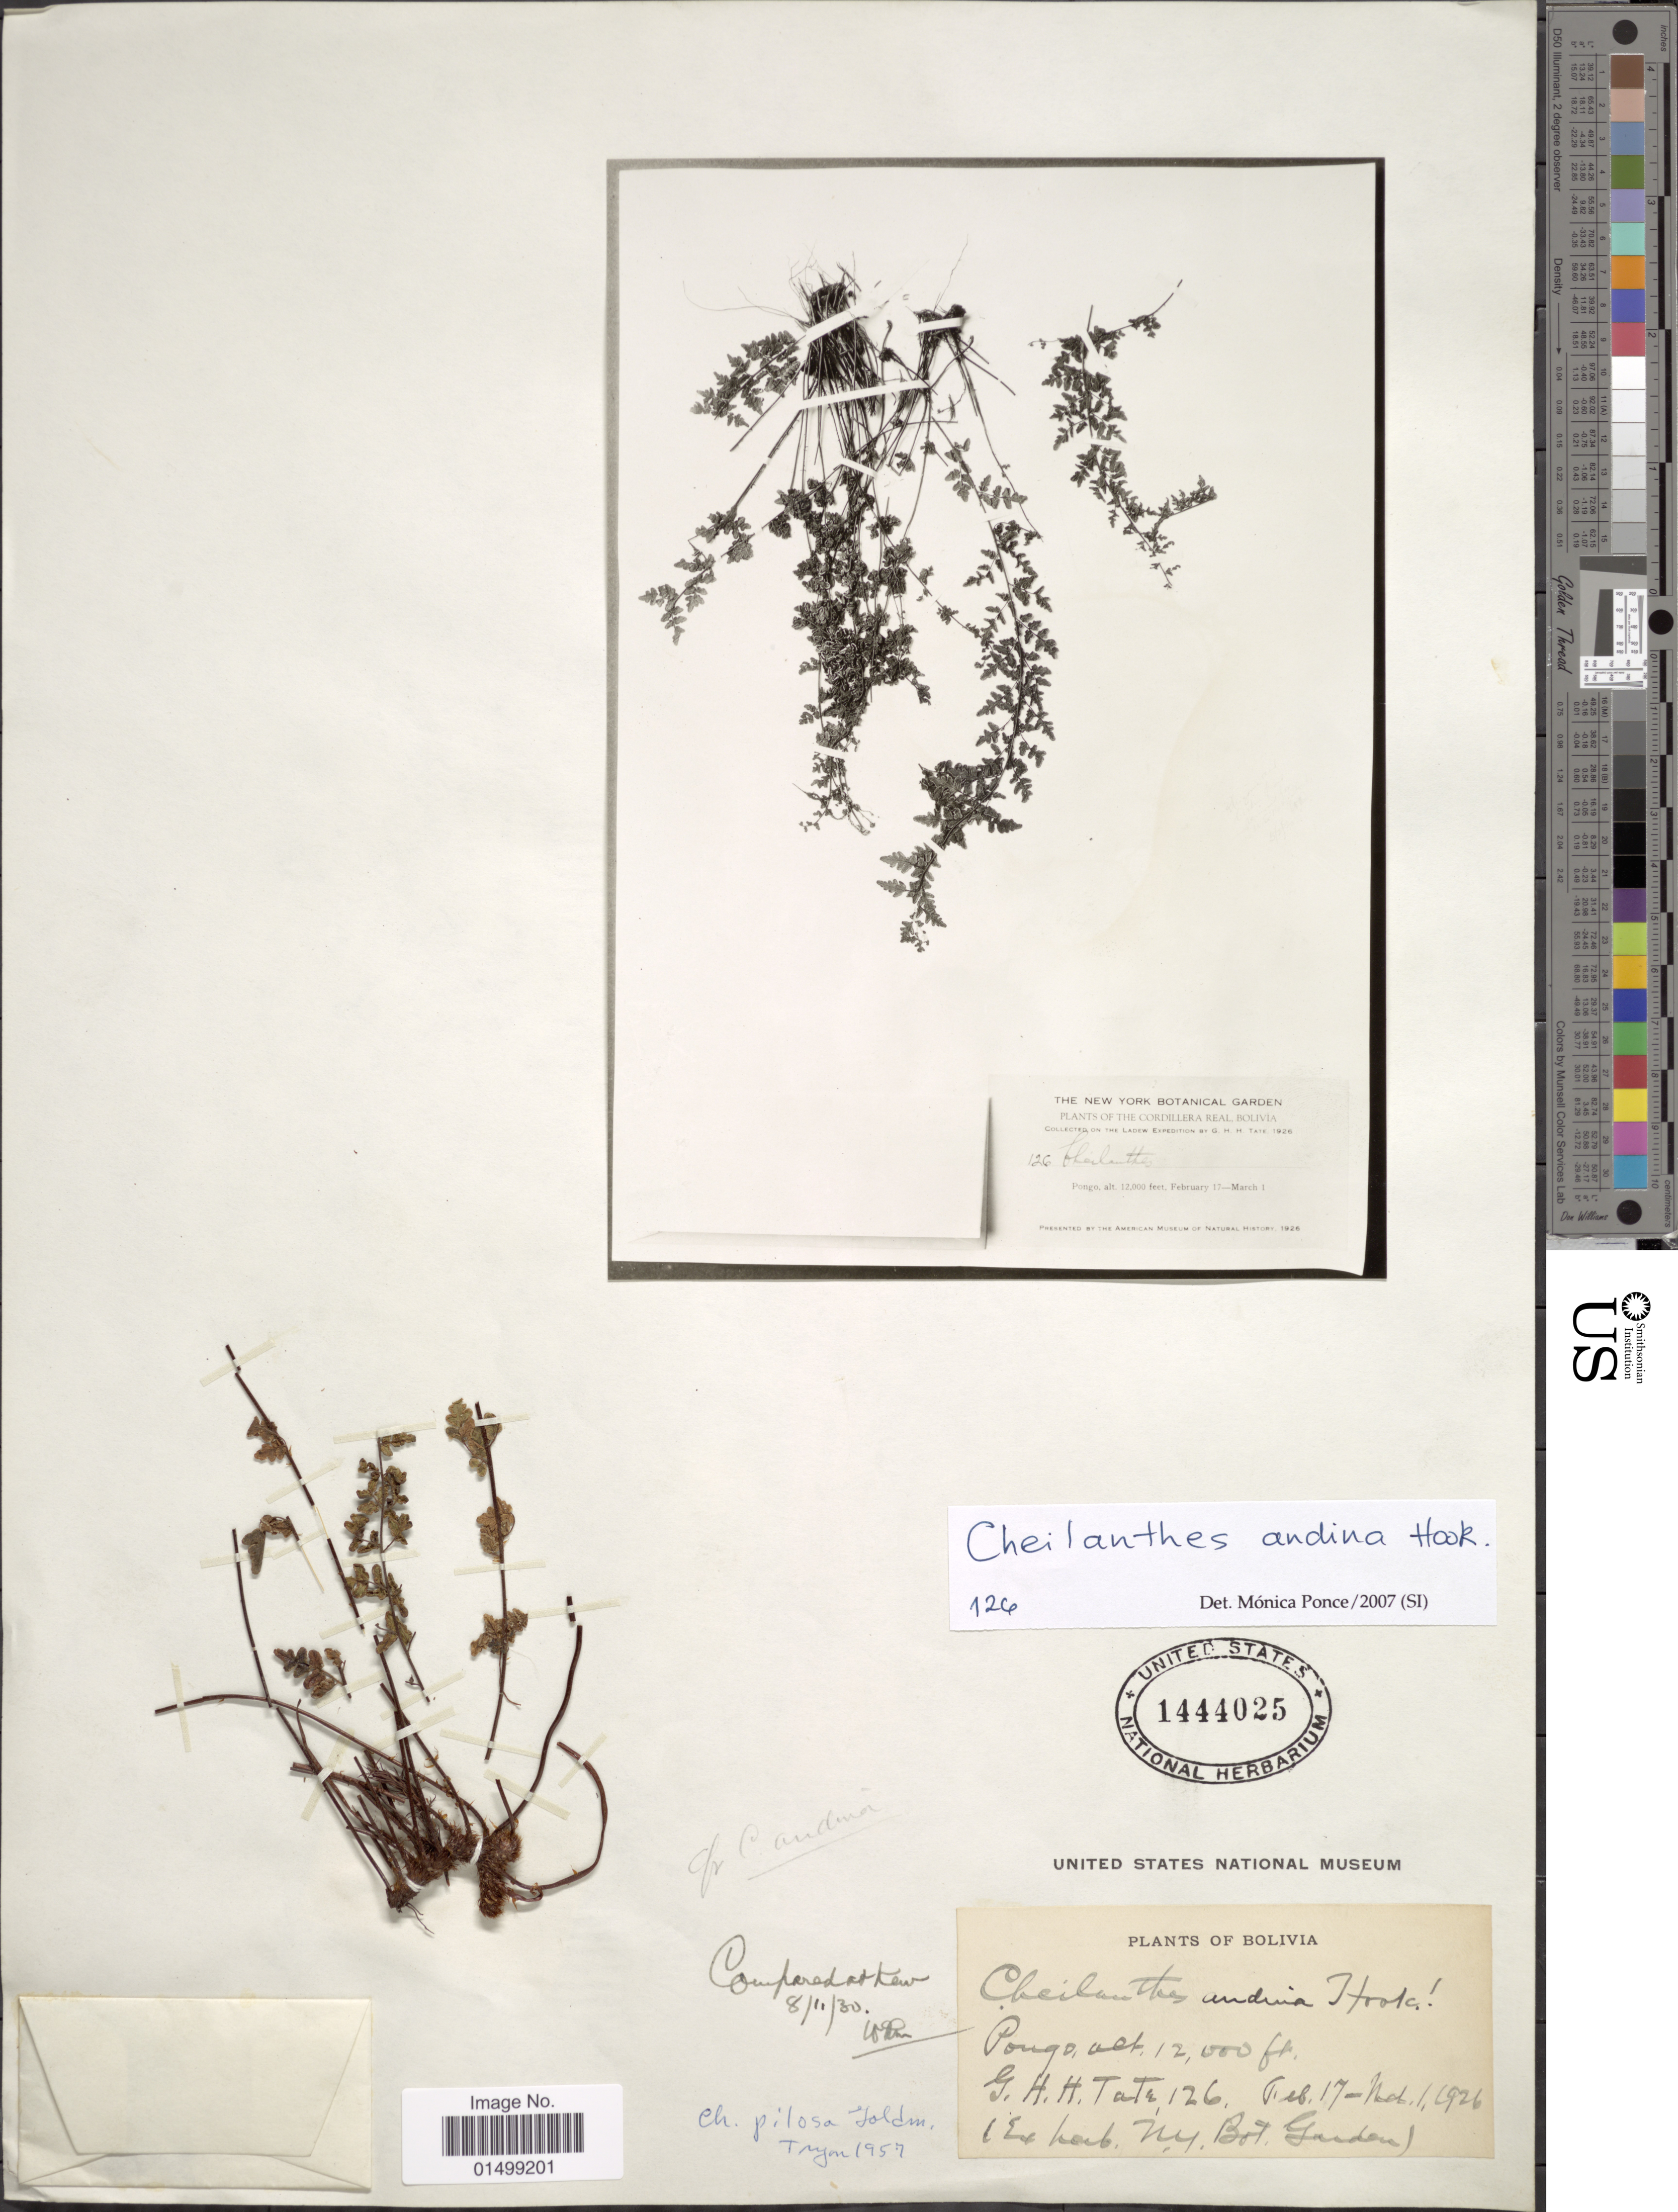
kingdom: Plantae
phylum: Tracheophyta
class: Polypodiopsida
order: Polypodiales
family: Pteridaceae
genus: Cheilanthes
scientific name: Cheilanthes pilosa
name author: Goldm.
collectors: G. H. H.Tate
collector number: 126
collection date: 1926-02-17/1926-03-01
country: Bolivia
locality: Pongo.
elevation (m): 3658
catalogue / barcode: US 1444025